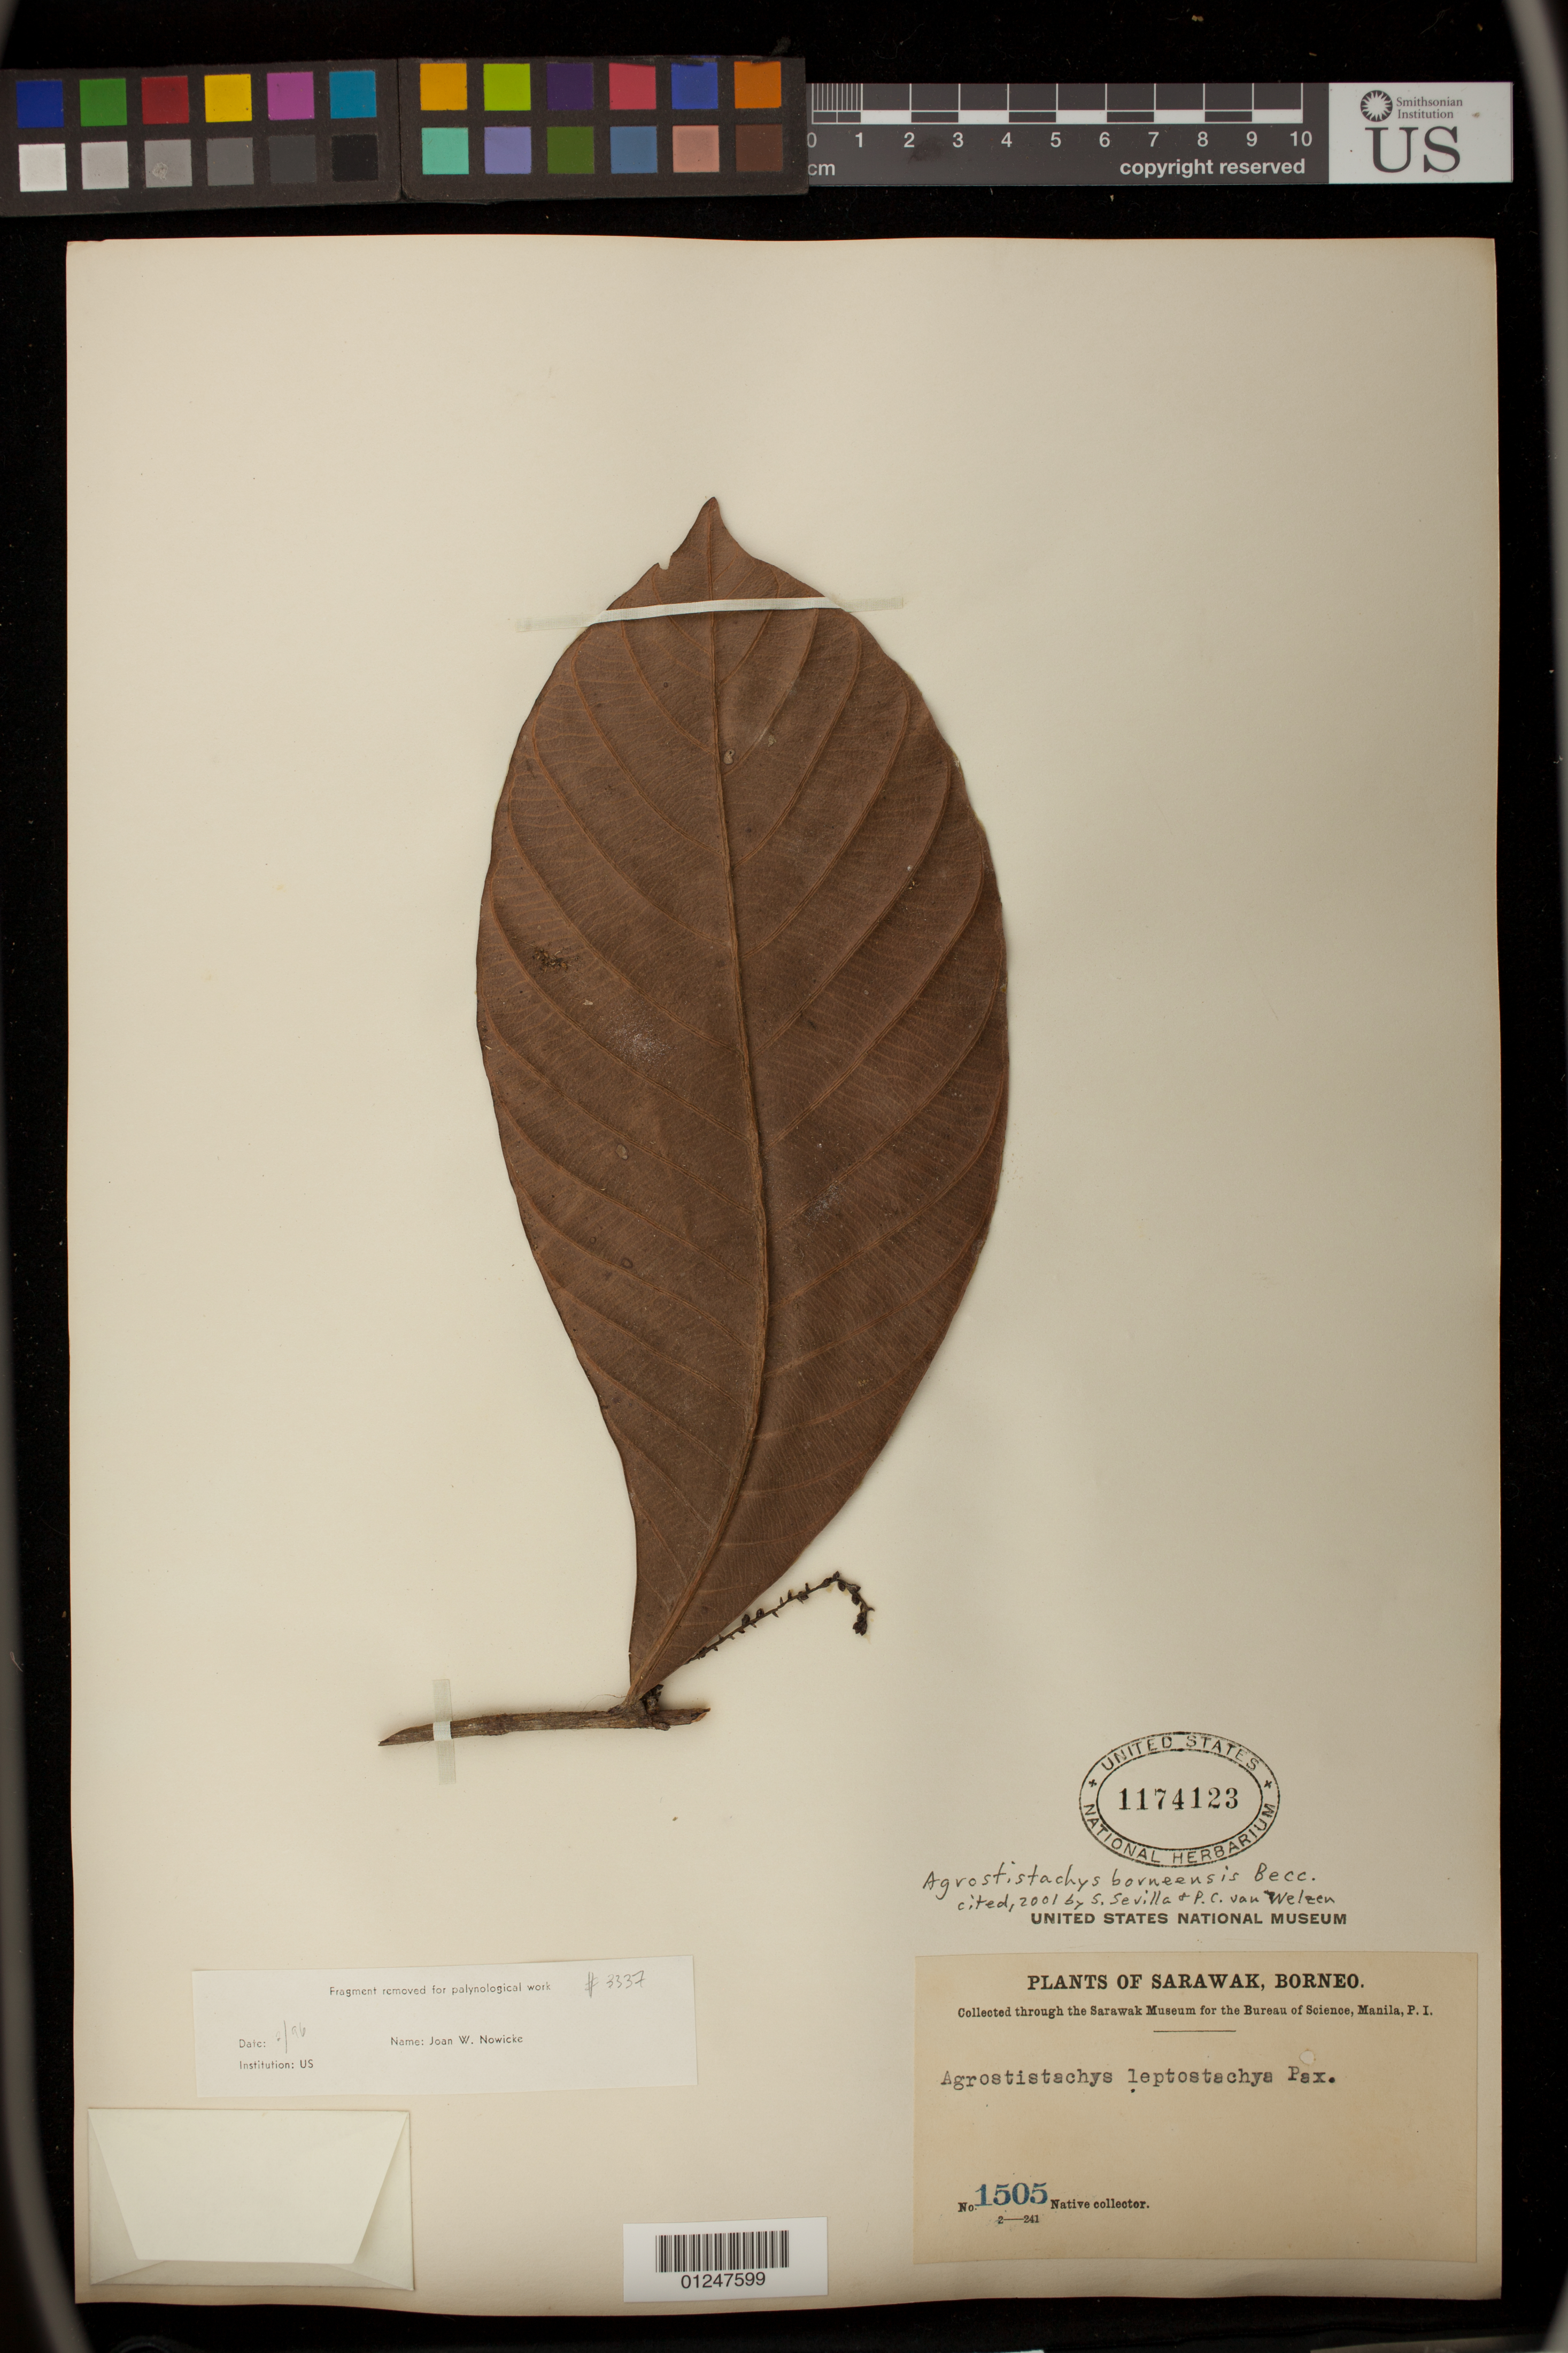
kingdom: Plantae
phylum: Tracheophyta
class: Magnoliopsida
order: Malpighiales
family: Euphorbiaceae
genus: Agrostistachys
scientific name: Agrostistachys borneensis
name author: Becc.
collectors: Native collector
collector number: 1505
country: Malaysia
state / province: Sarawak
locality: Sarawak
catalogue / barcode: US 1174123